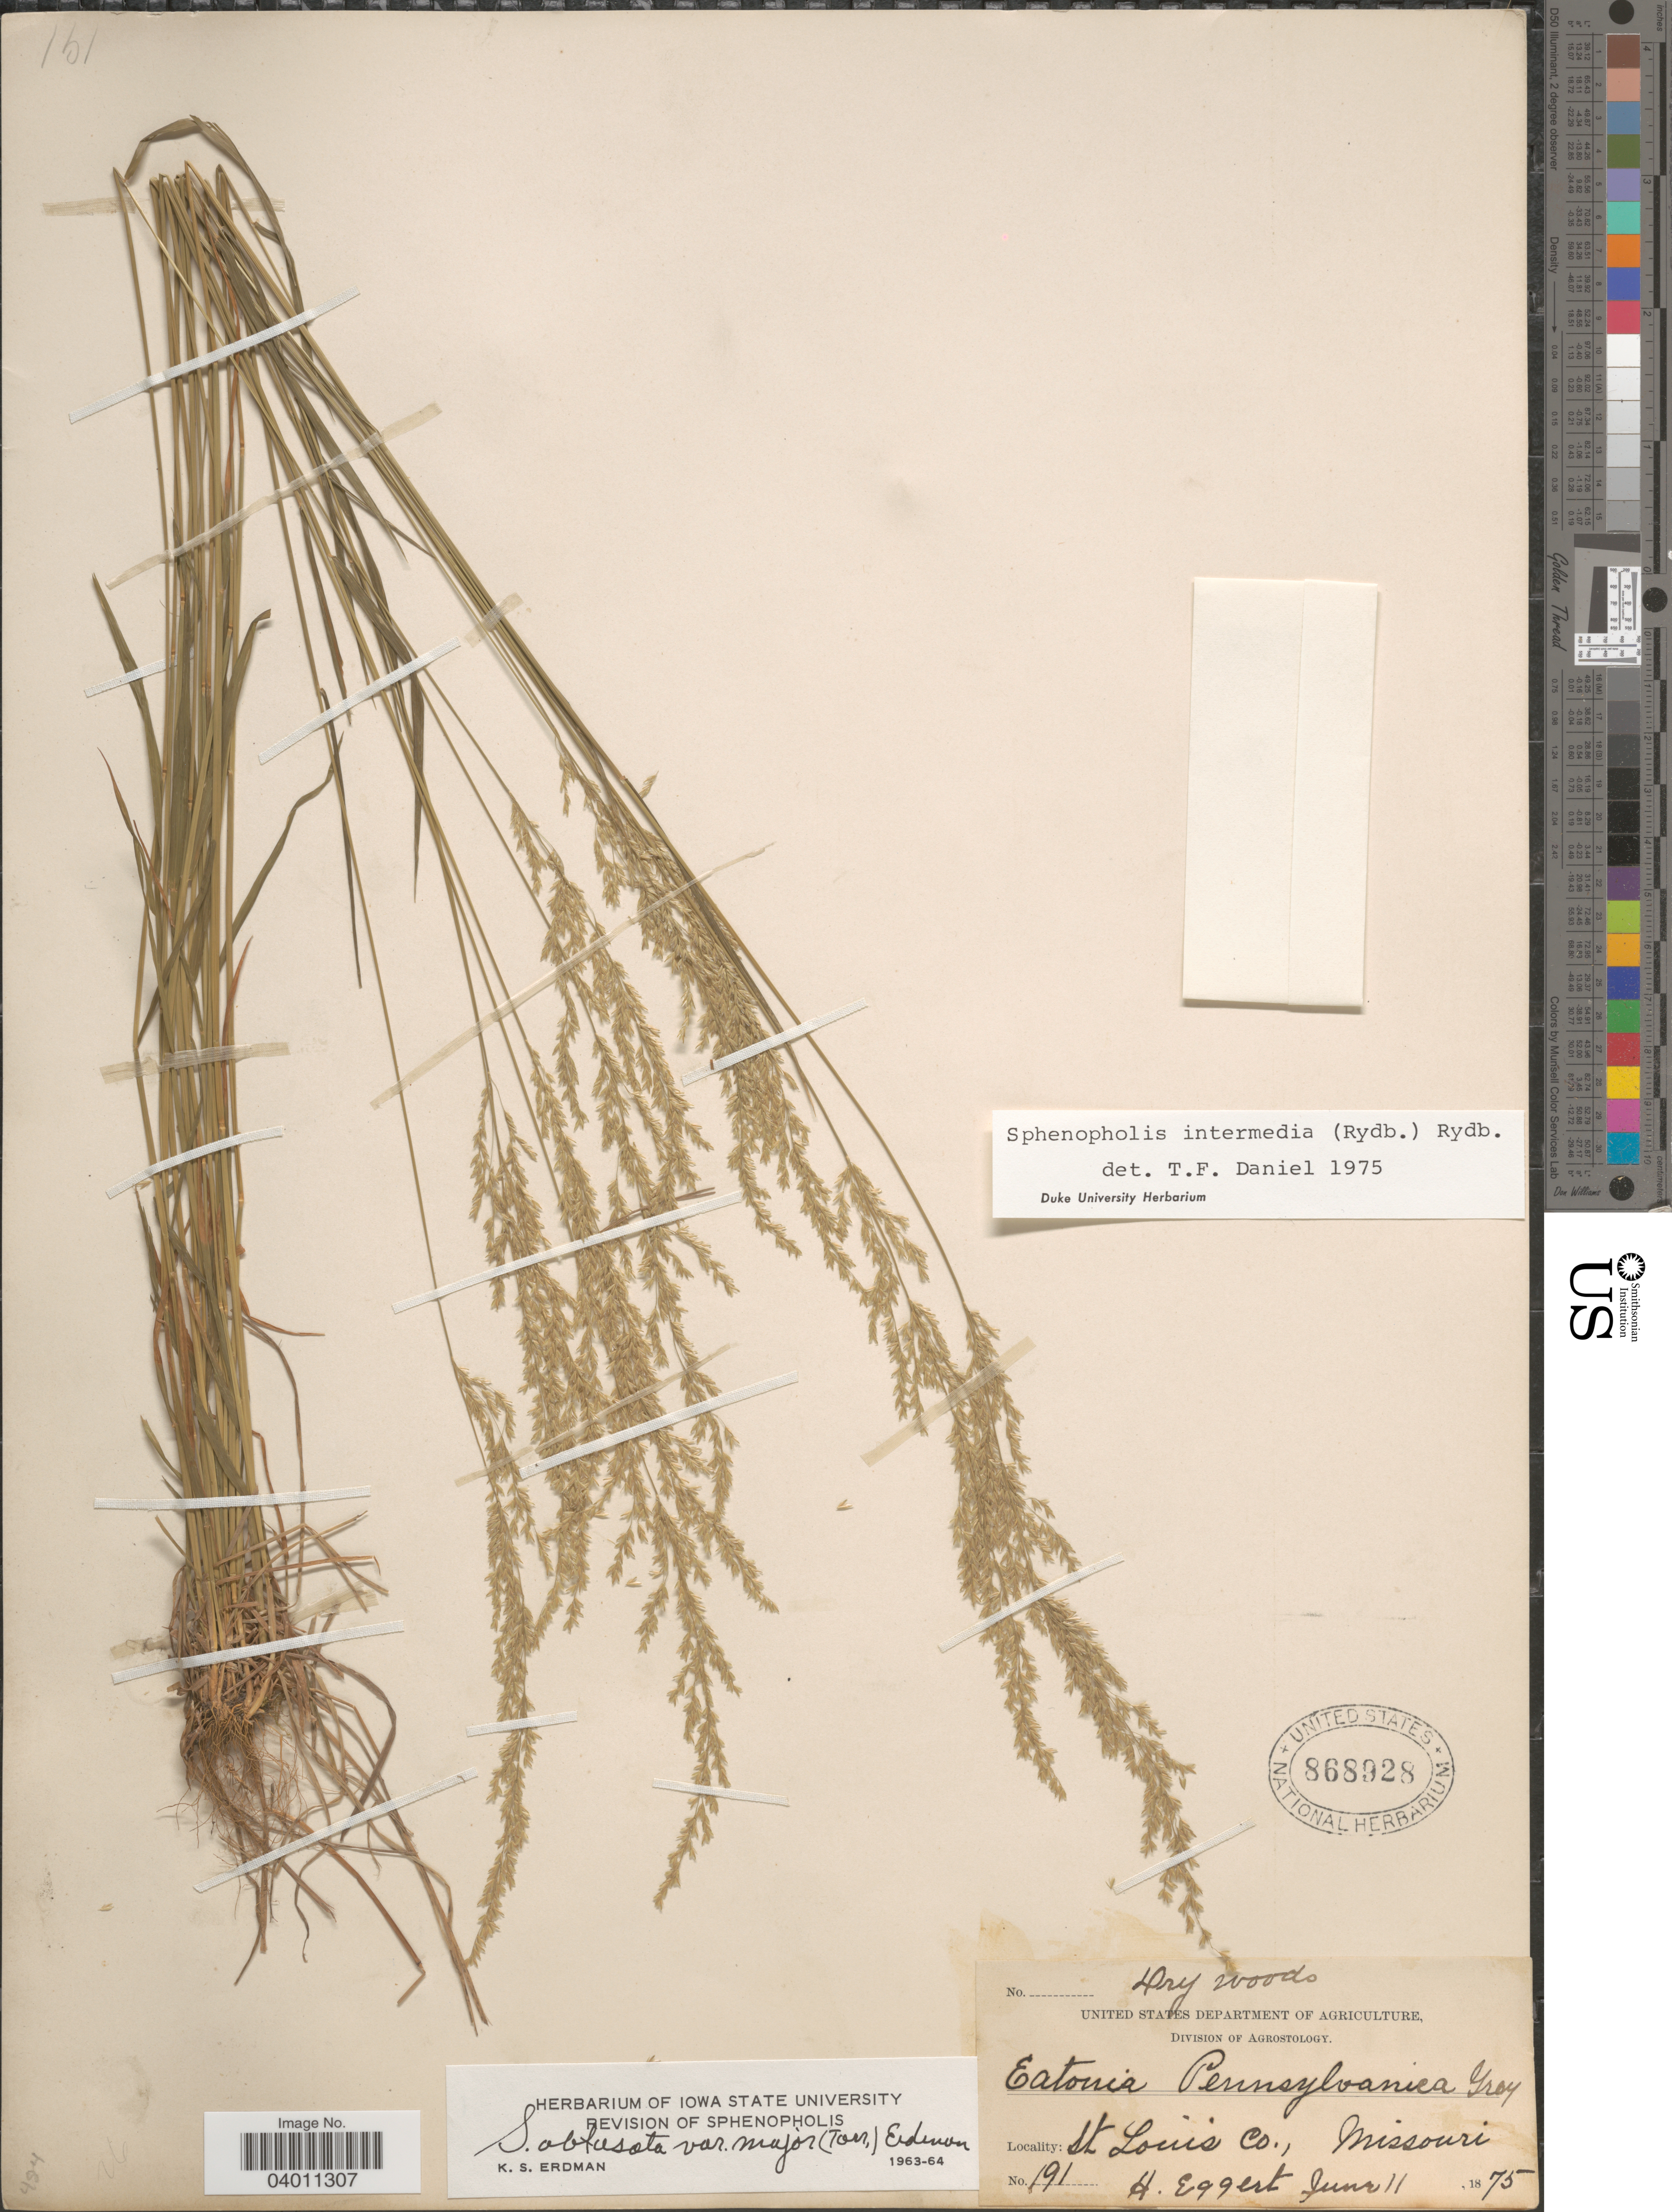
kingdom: Plantae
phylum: Tracheophyta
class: Liliopsida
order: Poales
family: Poaceae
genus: Sphenopholis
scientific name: Sphenopholis intermedia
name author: (Rydb.) Rydb.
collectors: H. Eggert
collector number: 191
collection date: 1875-06-11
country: United States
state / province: Missouri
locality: St. Louis Co.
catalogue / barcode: US 868928